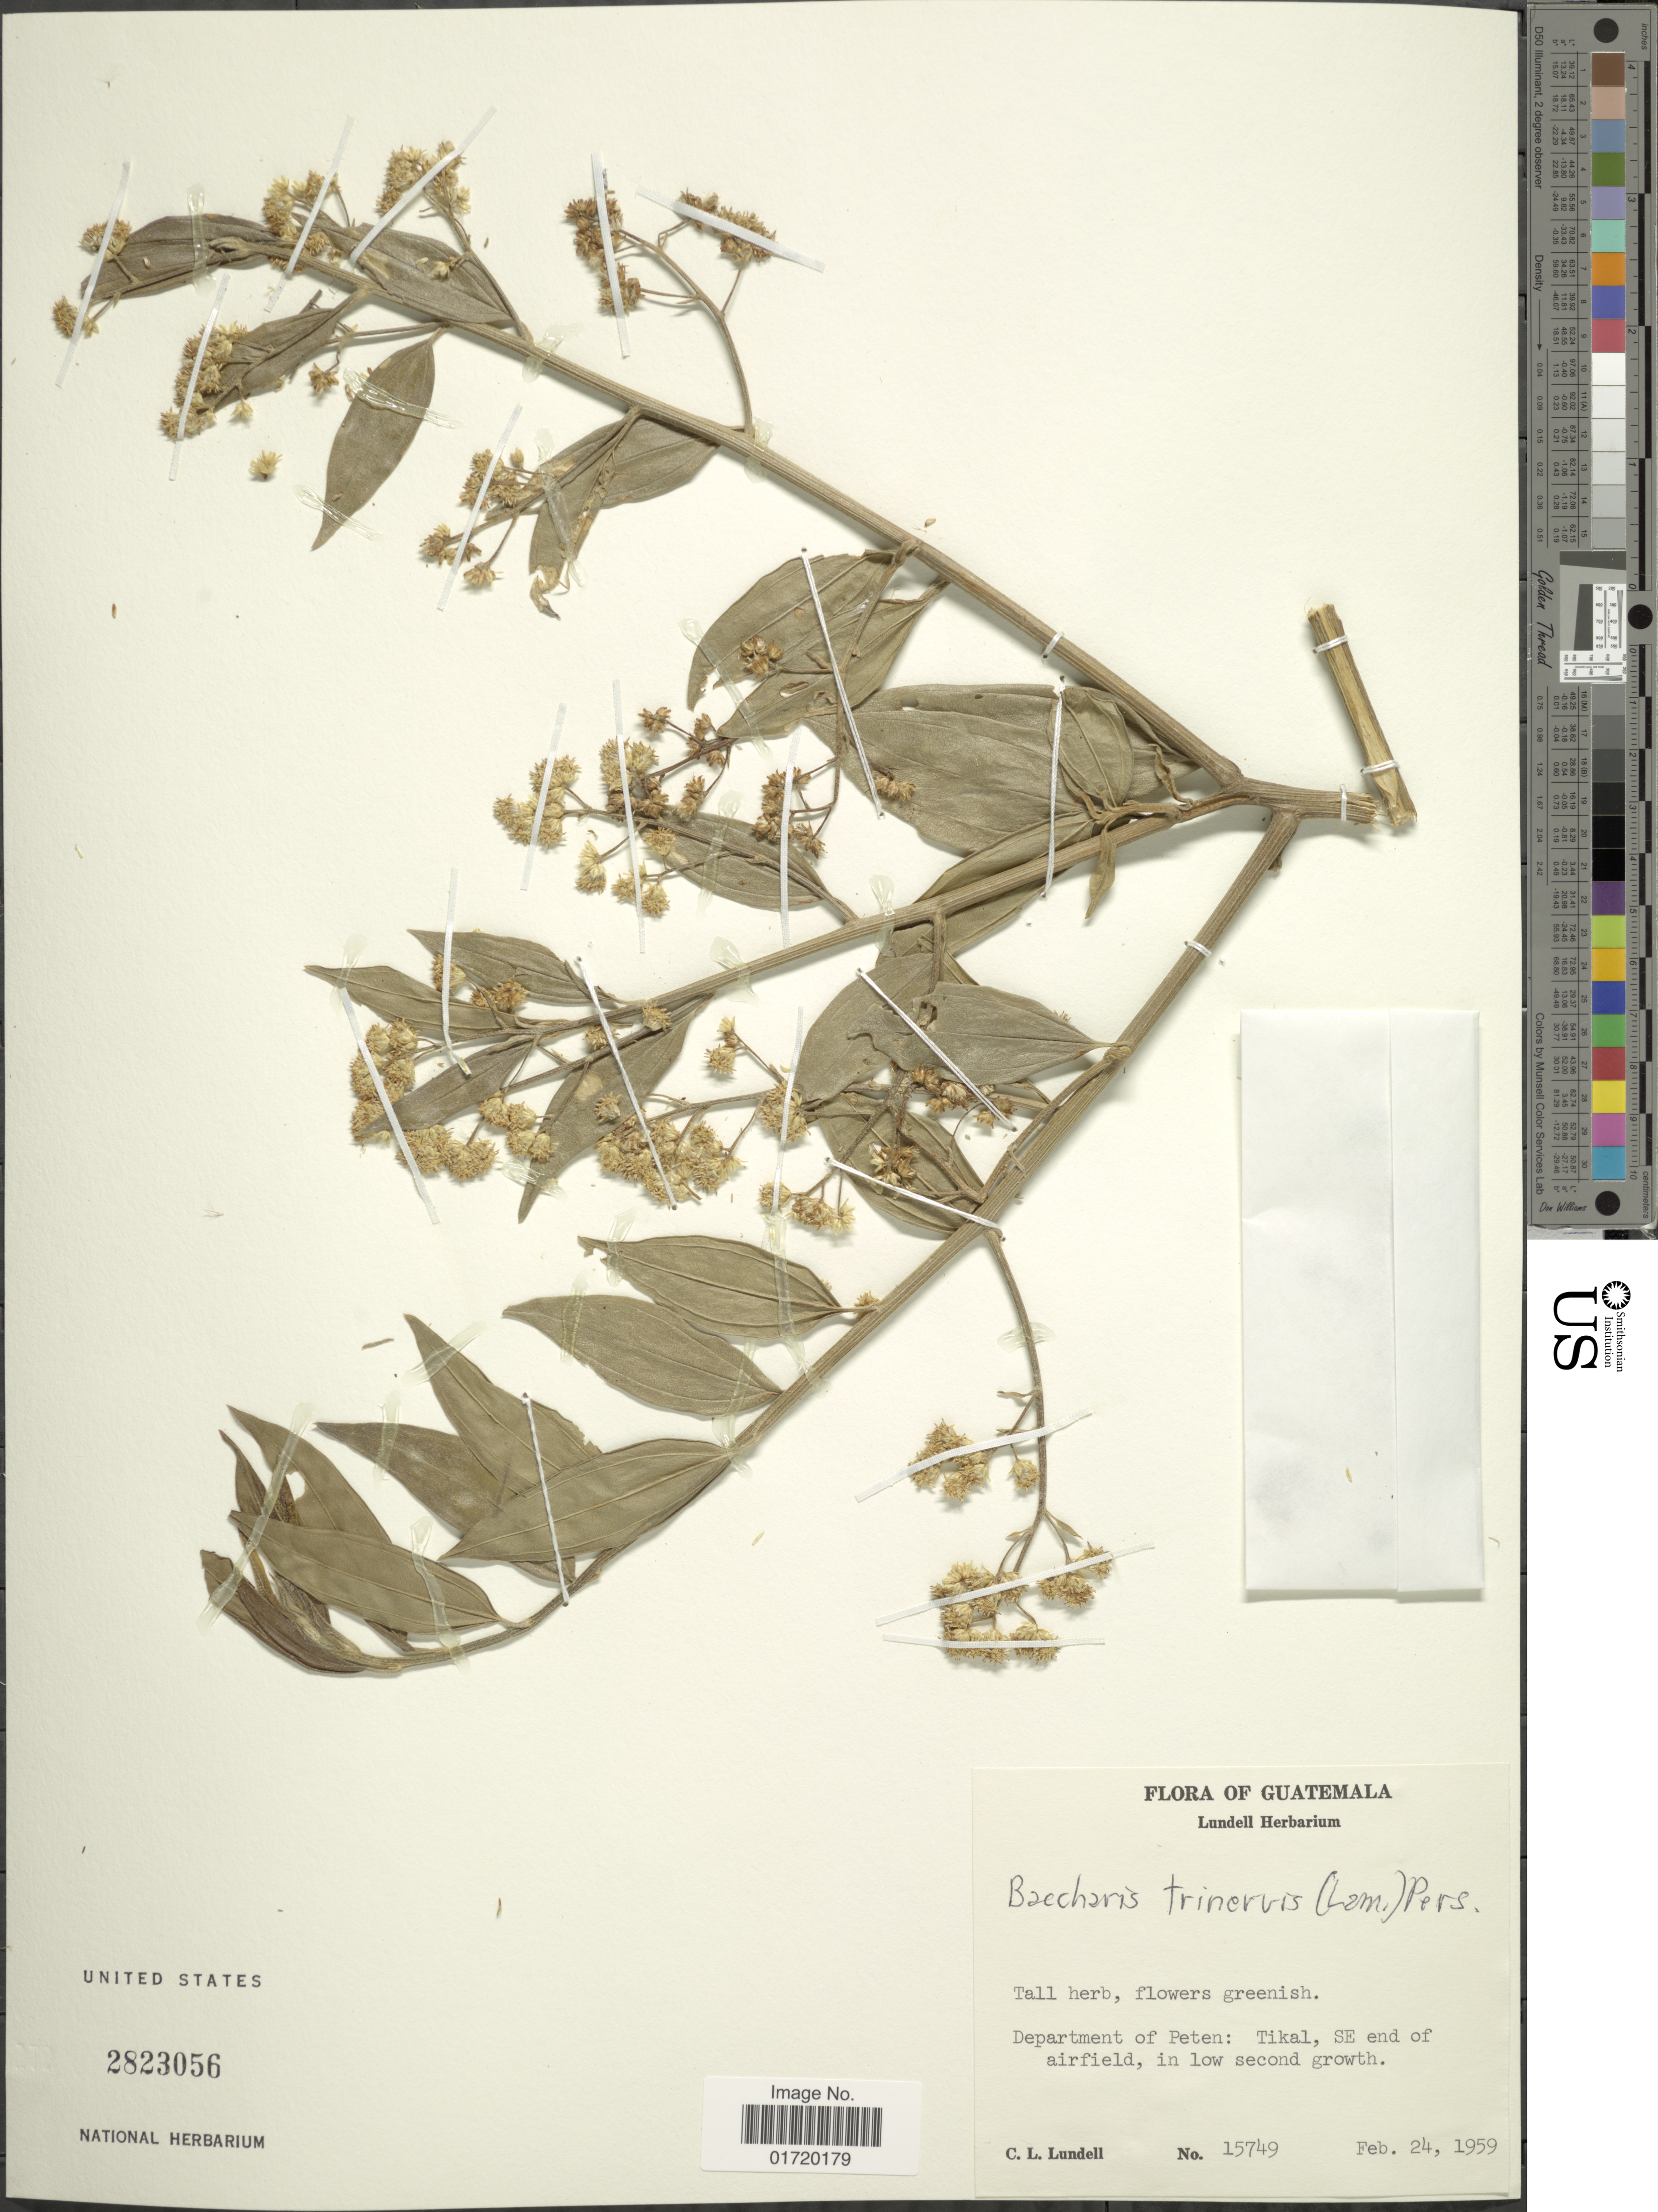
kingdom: Plantae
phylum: Tracheophyta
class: Magnoliopsida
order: Asterales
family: Asteraceae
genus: Baccharis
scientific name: Baccharis trinervis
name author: (Lam.) Pers.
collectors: C. L. Lundell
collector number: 15749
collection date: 1959-02-24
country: Guatemala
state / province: El Petén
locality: Tikal, SE end of airfield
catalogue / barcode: US 2823056